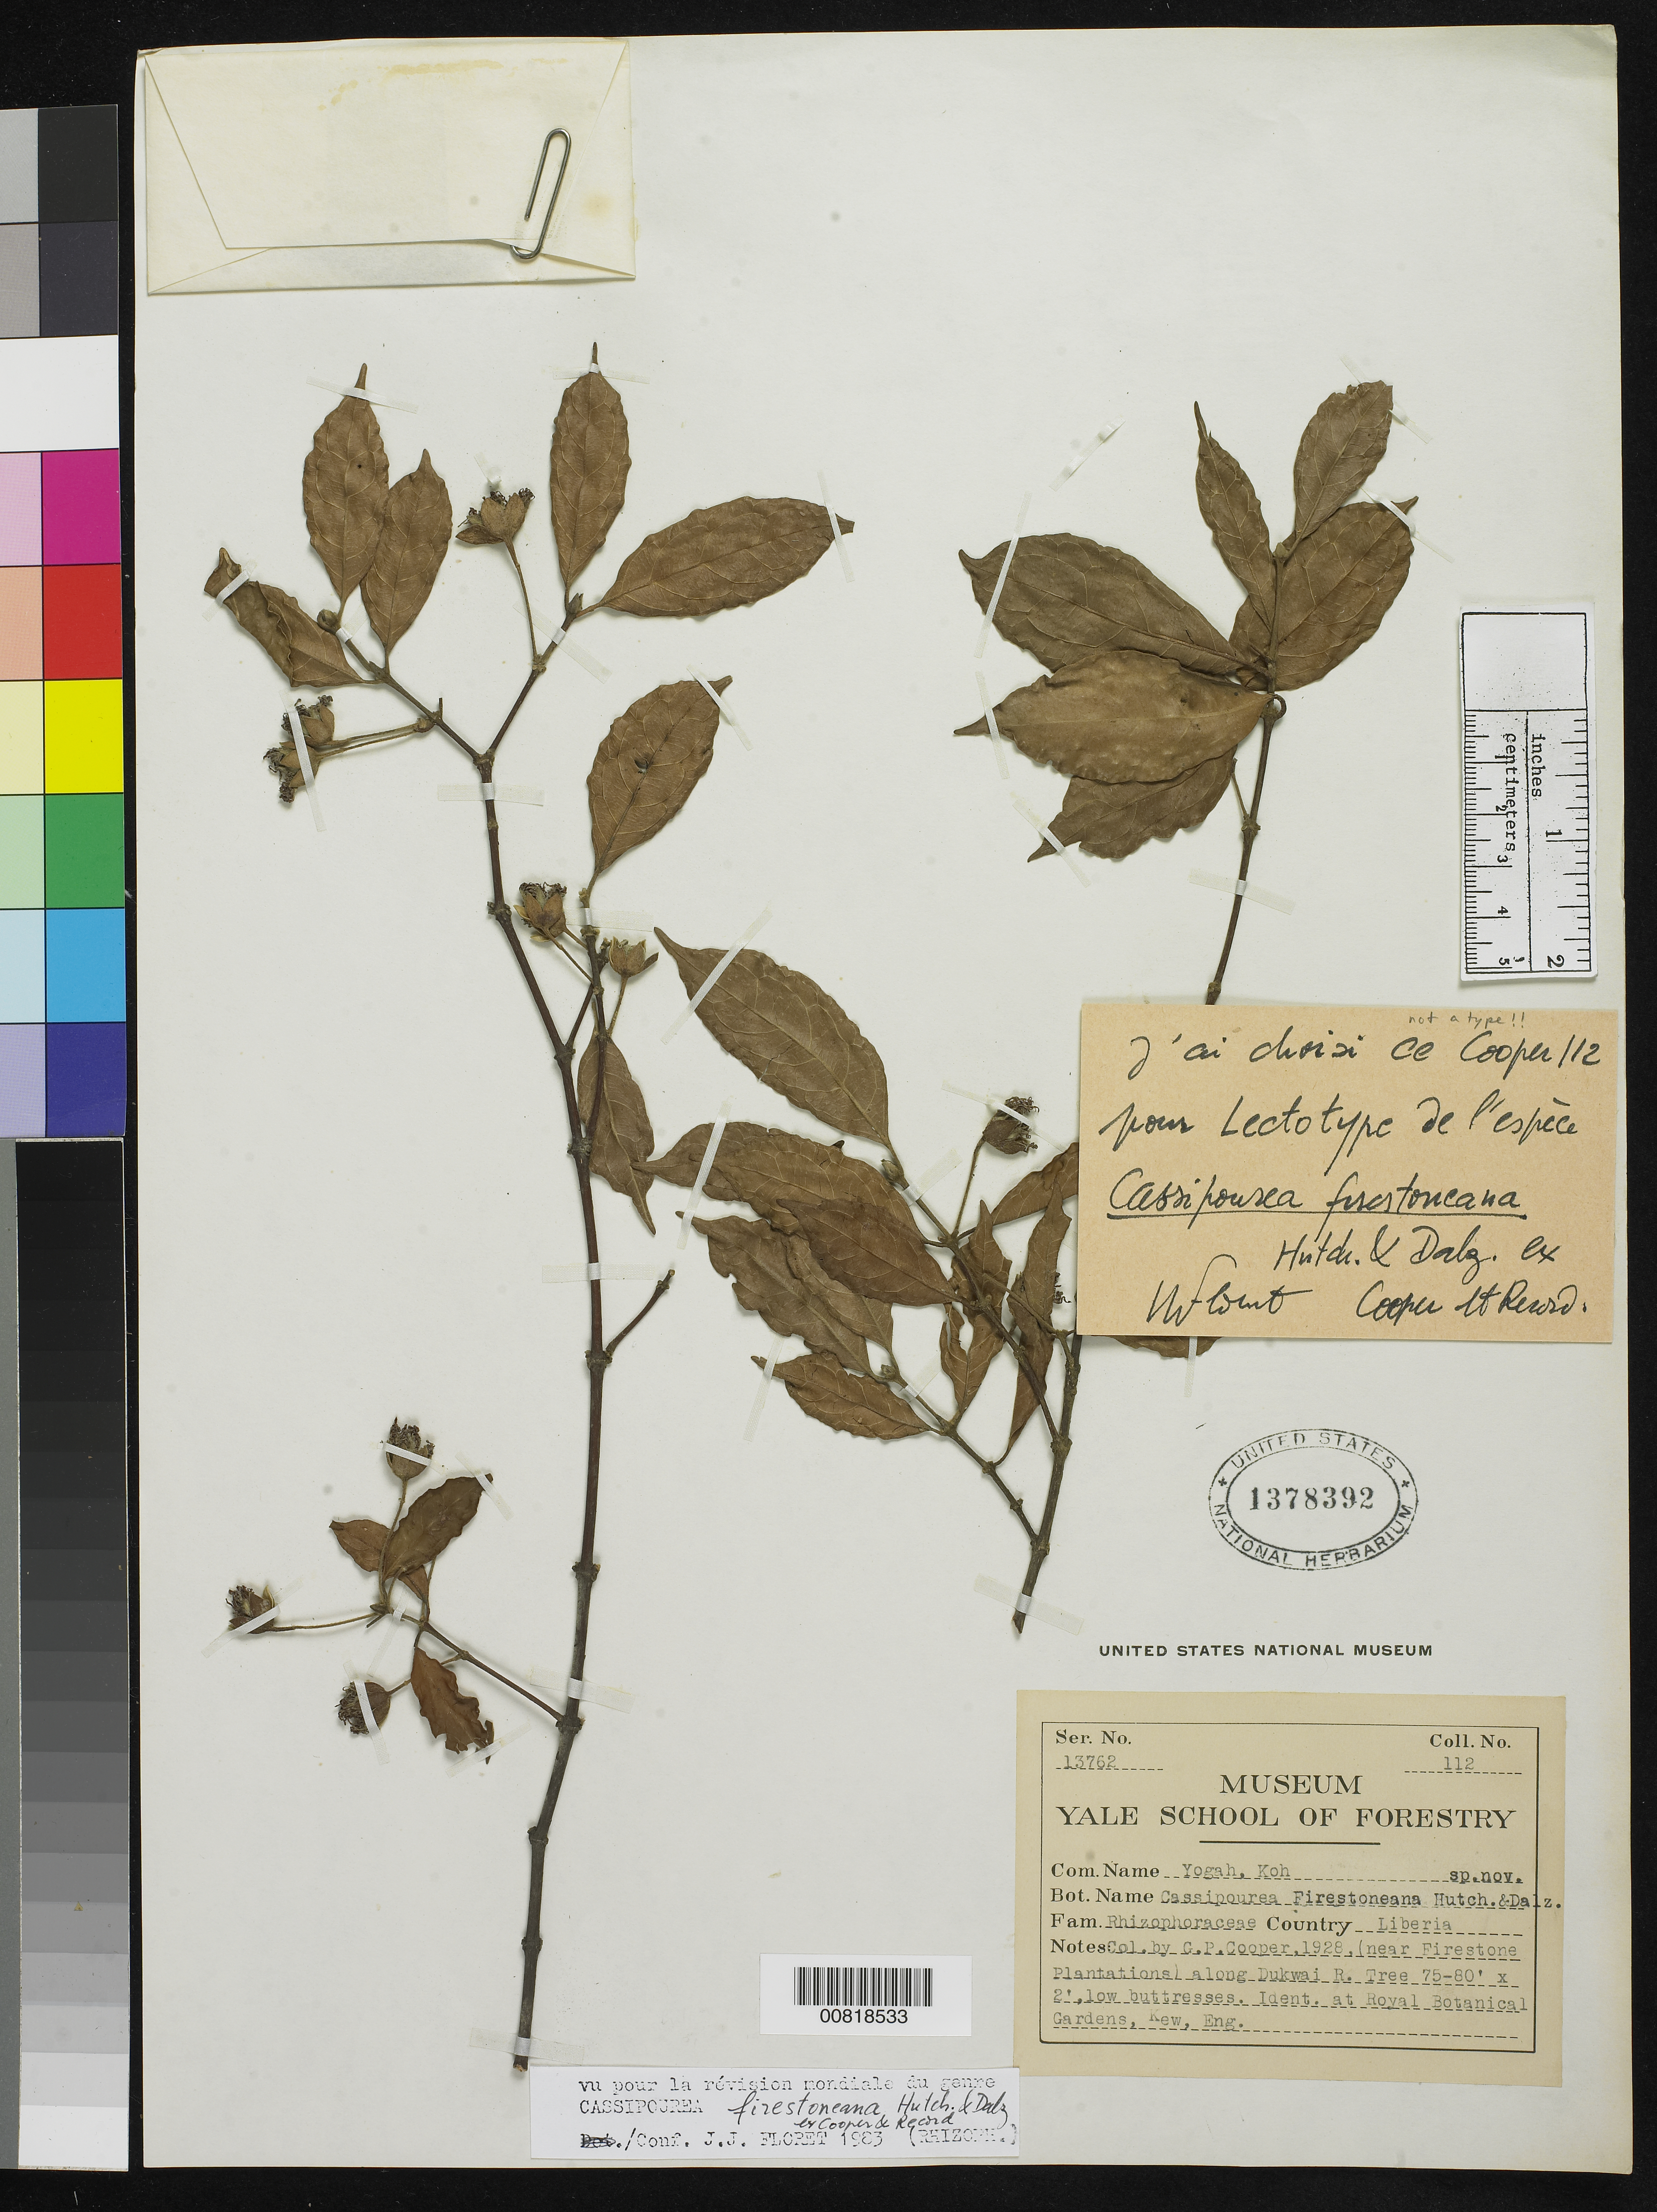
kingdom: Plantae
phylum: Tracheophyta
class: Magnoliopsida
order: Malpighiales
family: Rhizophoraceae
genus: Cassipourea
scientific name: Cassipourea firestoneana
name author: Hutch. & Dalziel ex Cooper & Record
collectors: G. Cooper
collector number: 112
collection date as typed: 1928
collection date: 1928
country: Liberia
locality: (near Firestone Plantations) along Dukwai River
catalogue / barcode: US 1378392